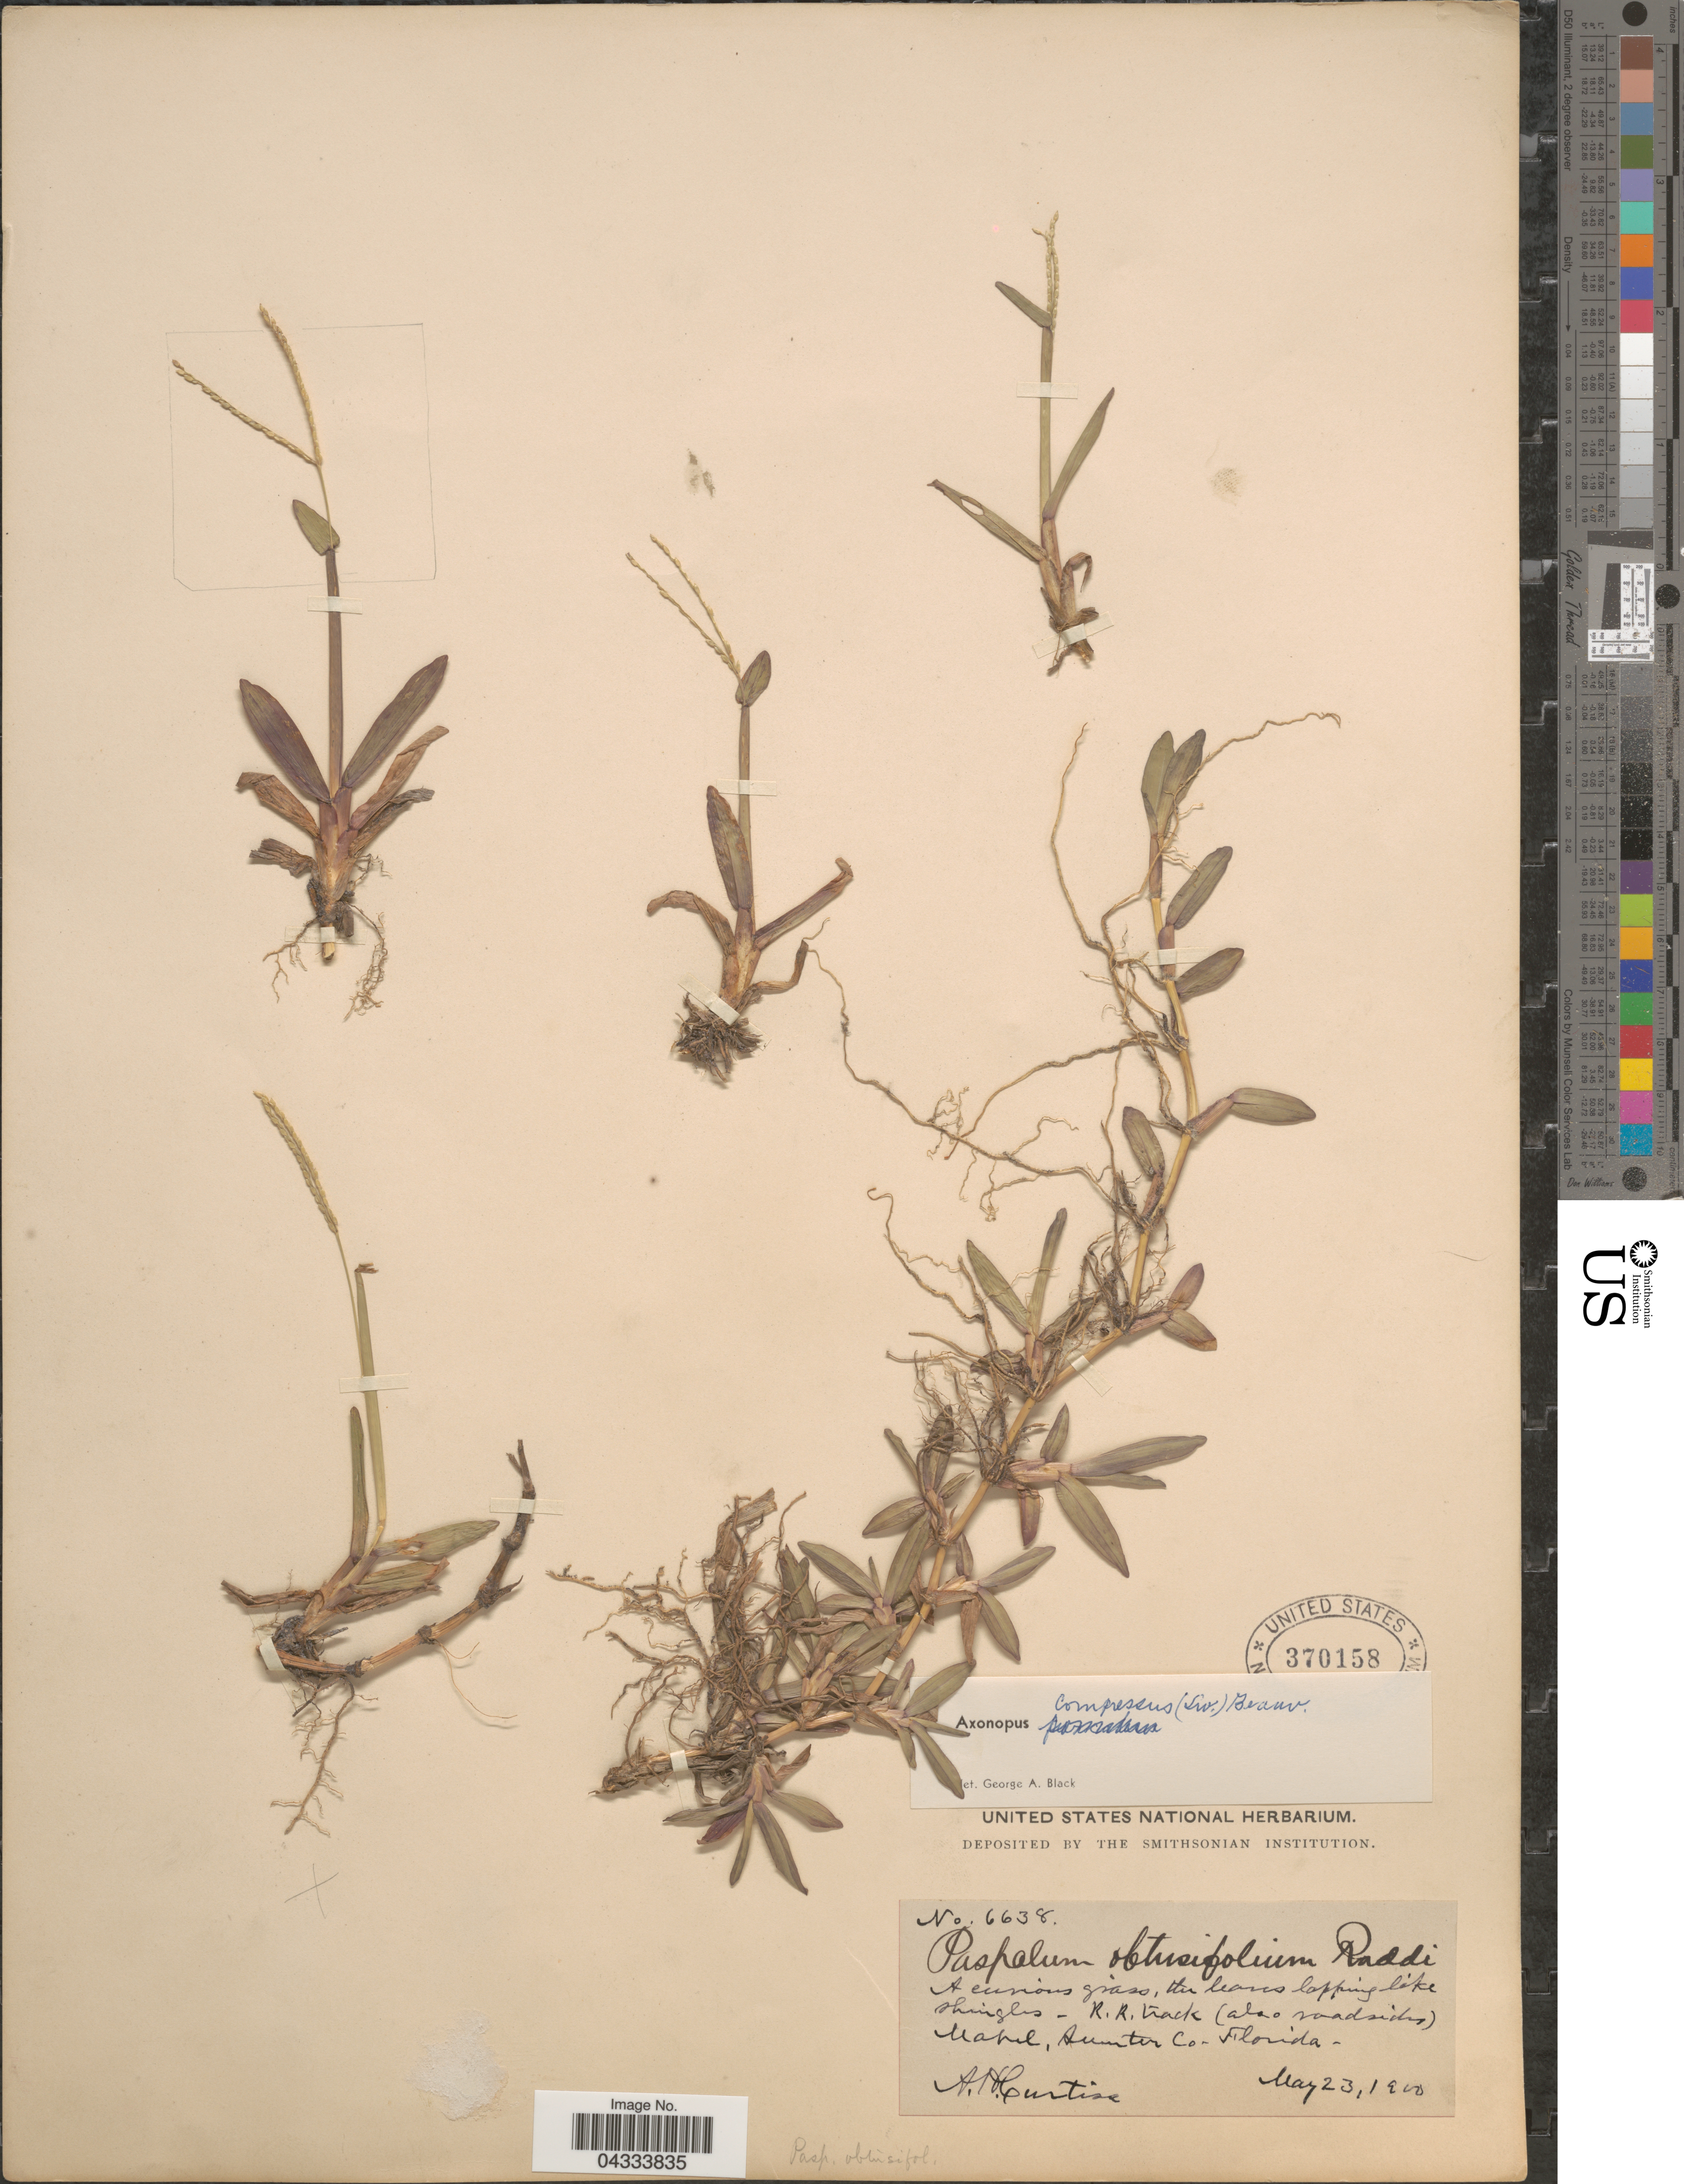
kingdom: Plantae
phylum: Tracheophyta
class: Liliopsida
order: Poales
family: Poaceae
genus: Axonopus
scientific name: Axonopus compressus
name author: (Sw.) P. Beauv.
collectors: A. H. Curtiss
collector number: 6638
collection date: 1900-05-23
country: United States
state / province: Florida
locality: R. R. track (also roadsides). Mabel, Sumter Co.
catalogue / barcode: US 370158